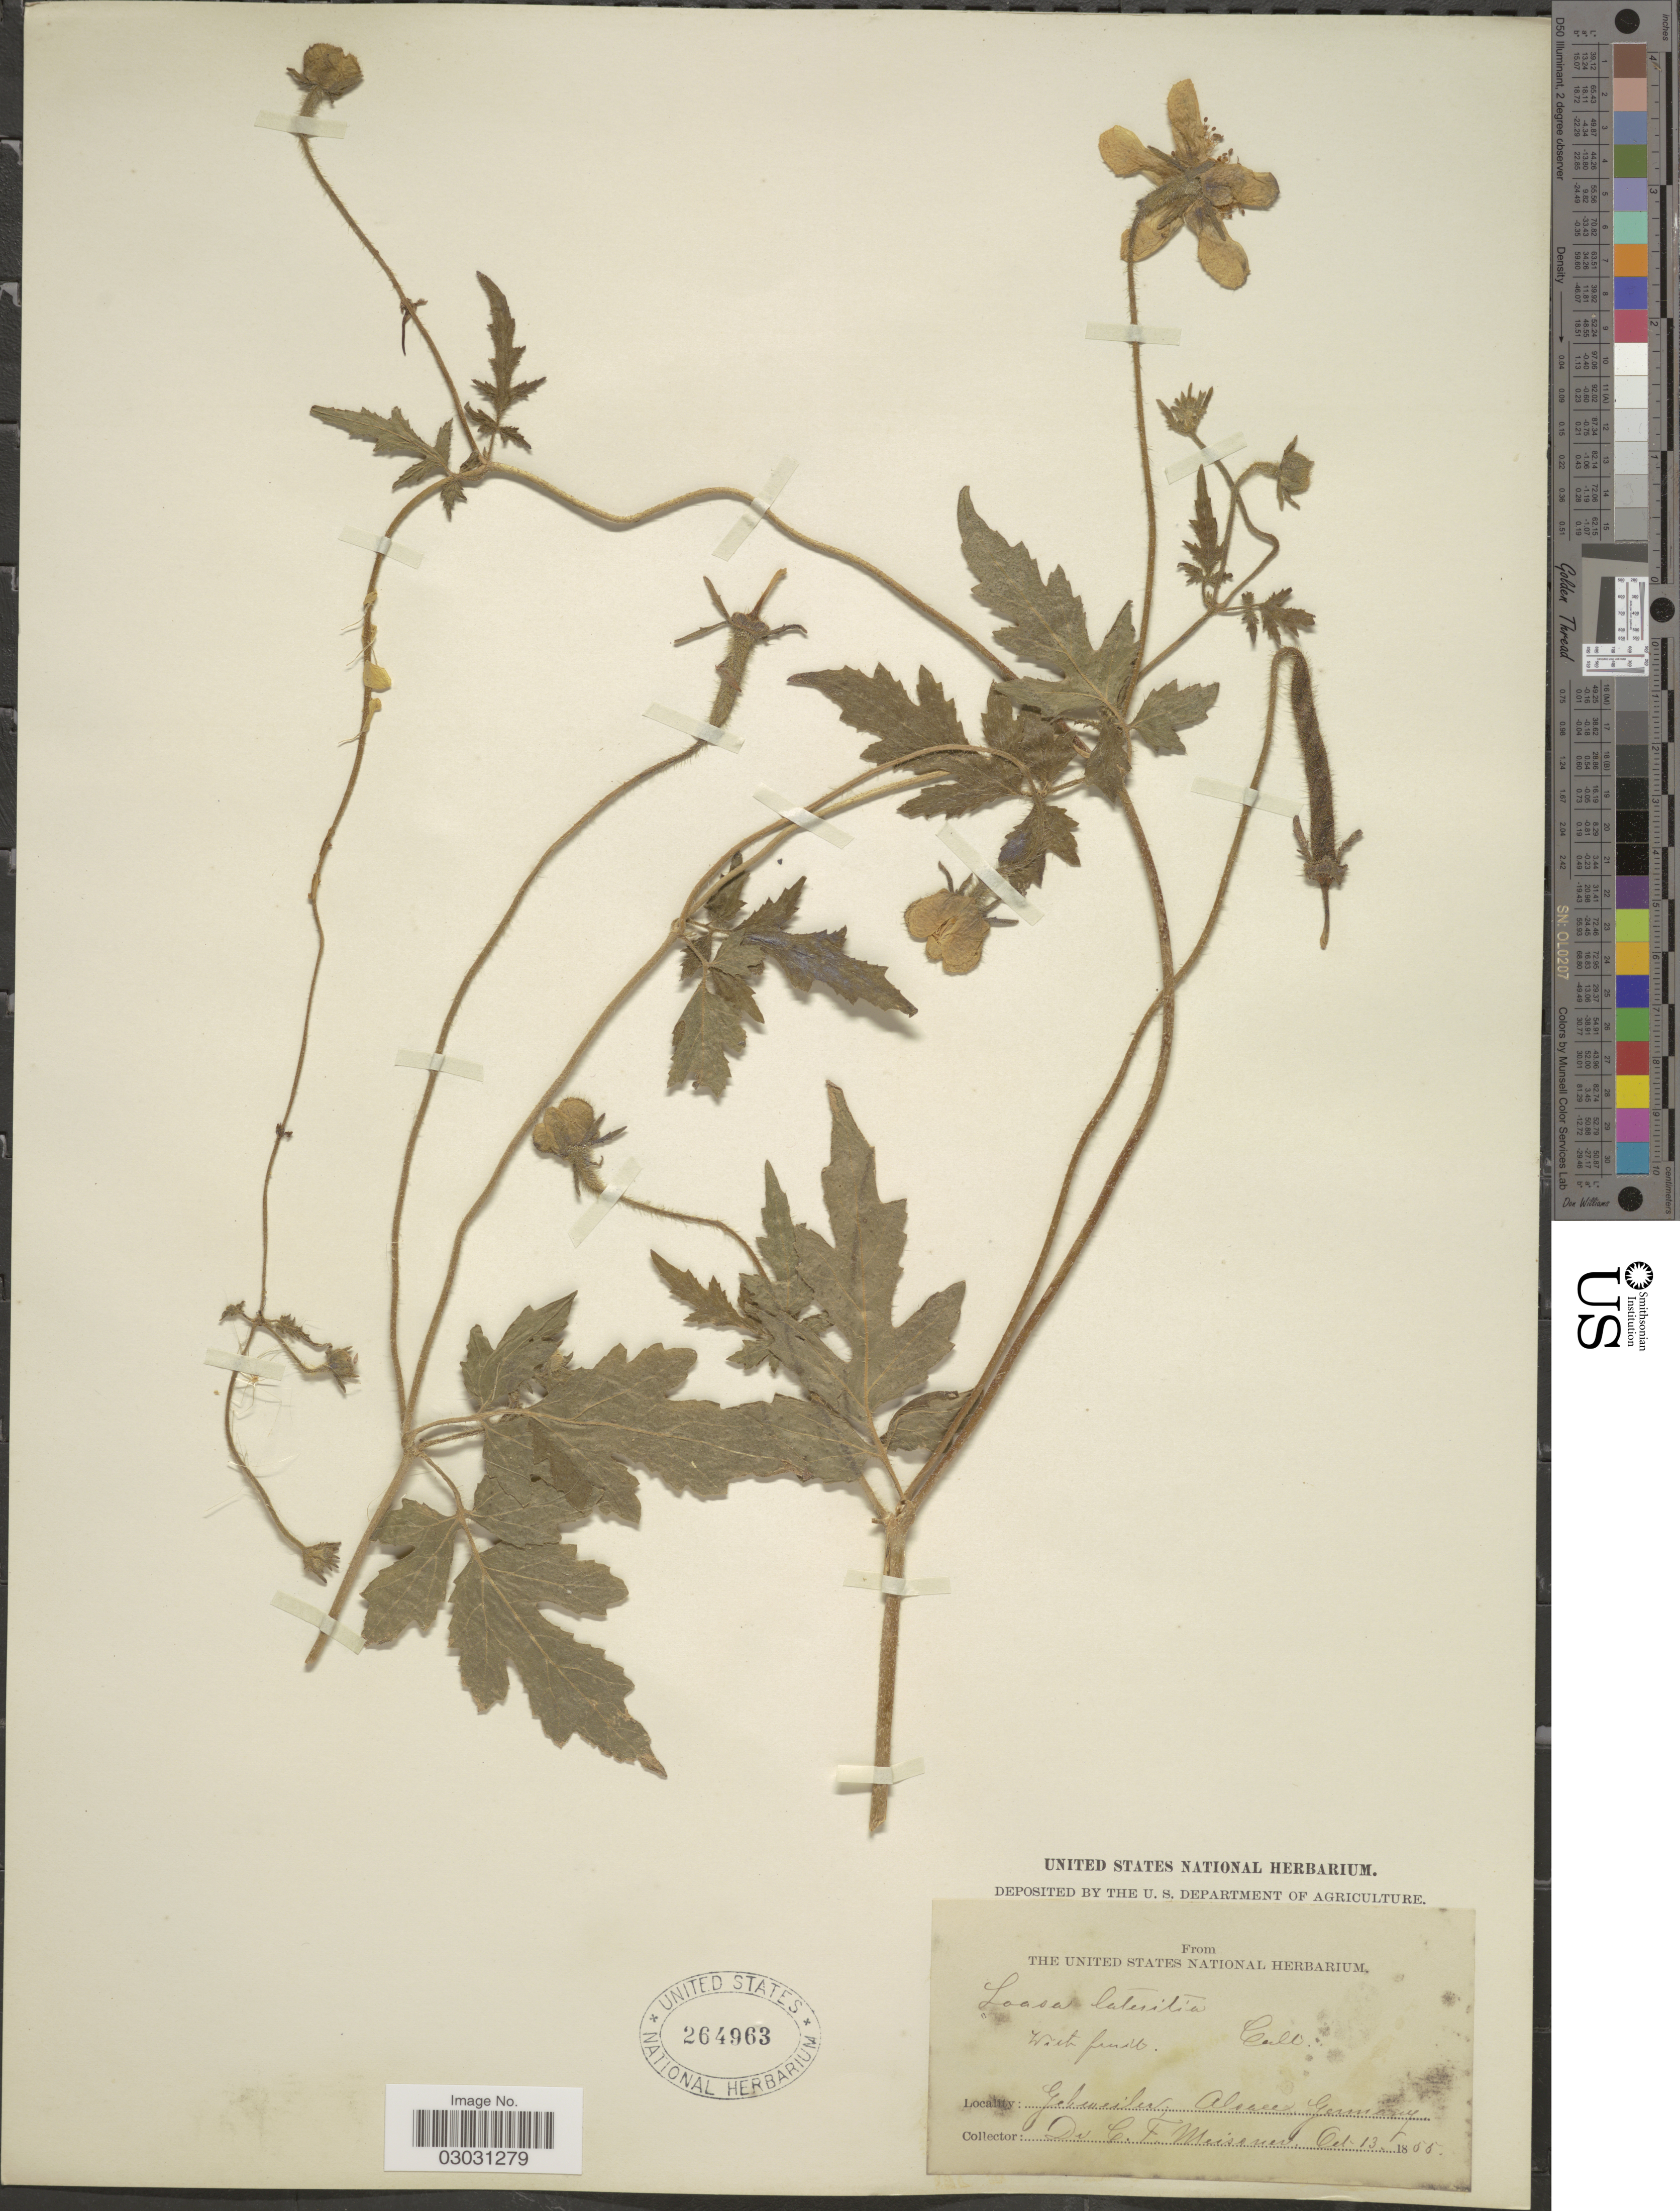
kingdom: Plantae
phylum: Tracheophyta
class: Magnoliopsida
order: Cornales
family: Loasaceae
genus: Grausa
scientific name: Grausa laterita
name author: (Gillies ex Arn.) Weigend & R. H. Acuña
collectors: C. F. W. Meissner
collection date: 1855-10-13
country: France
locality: Gebweiler Alsace.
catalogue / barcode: US 264963